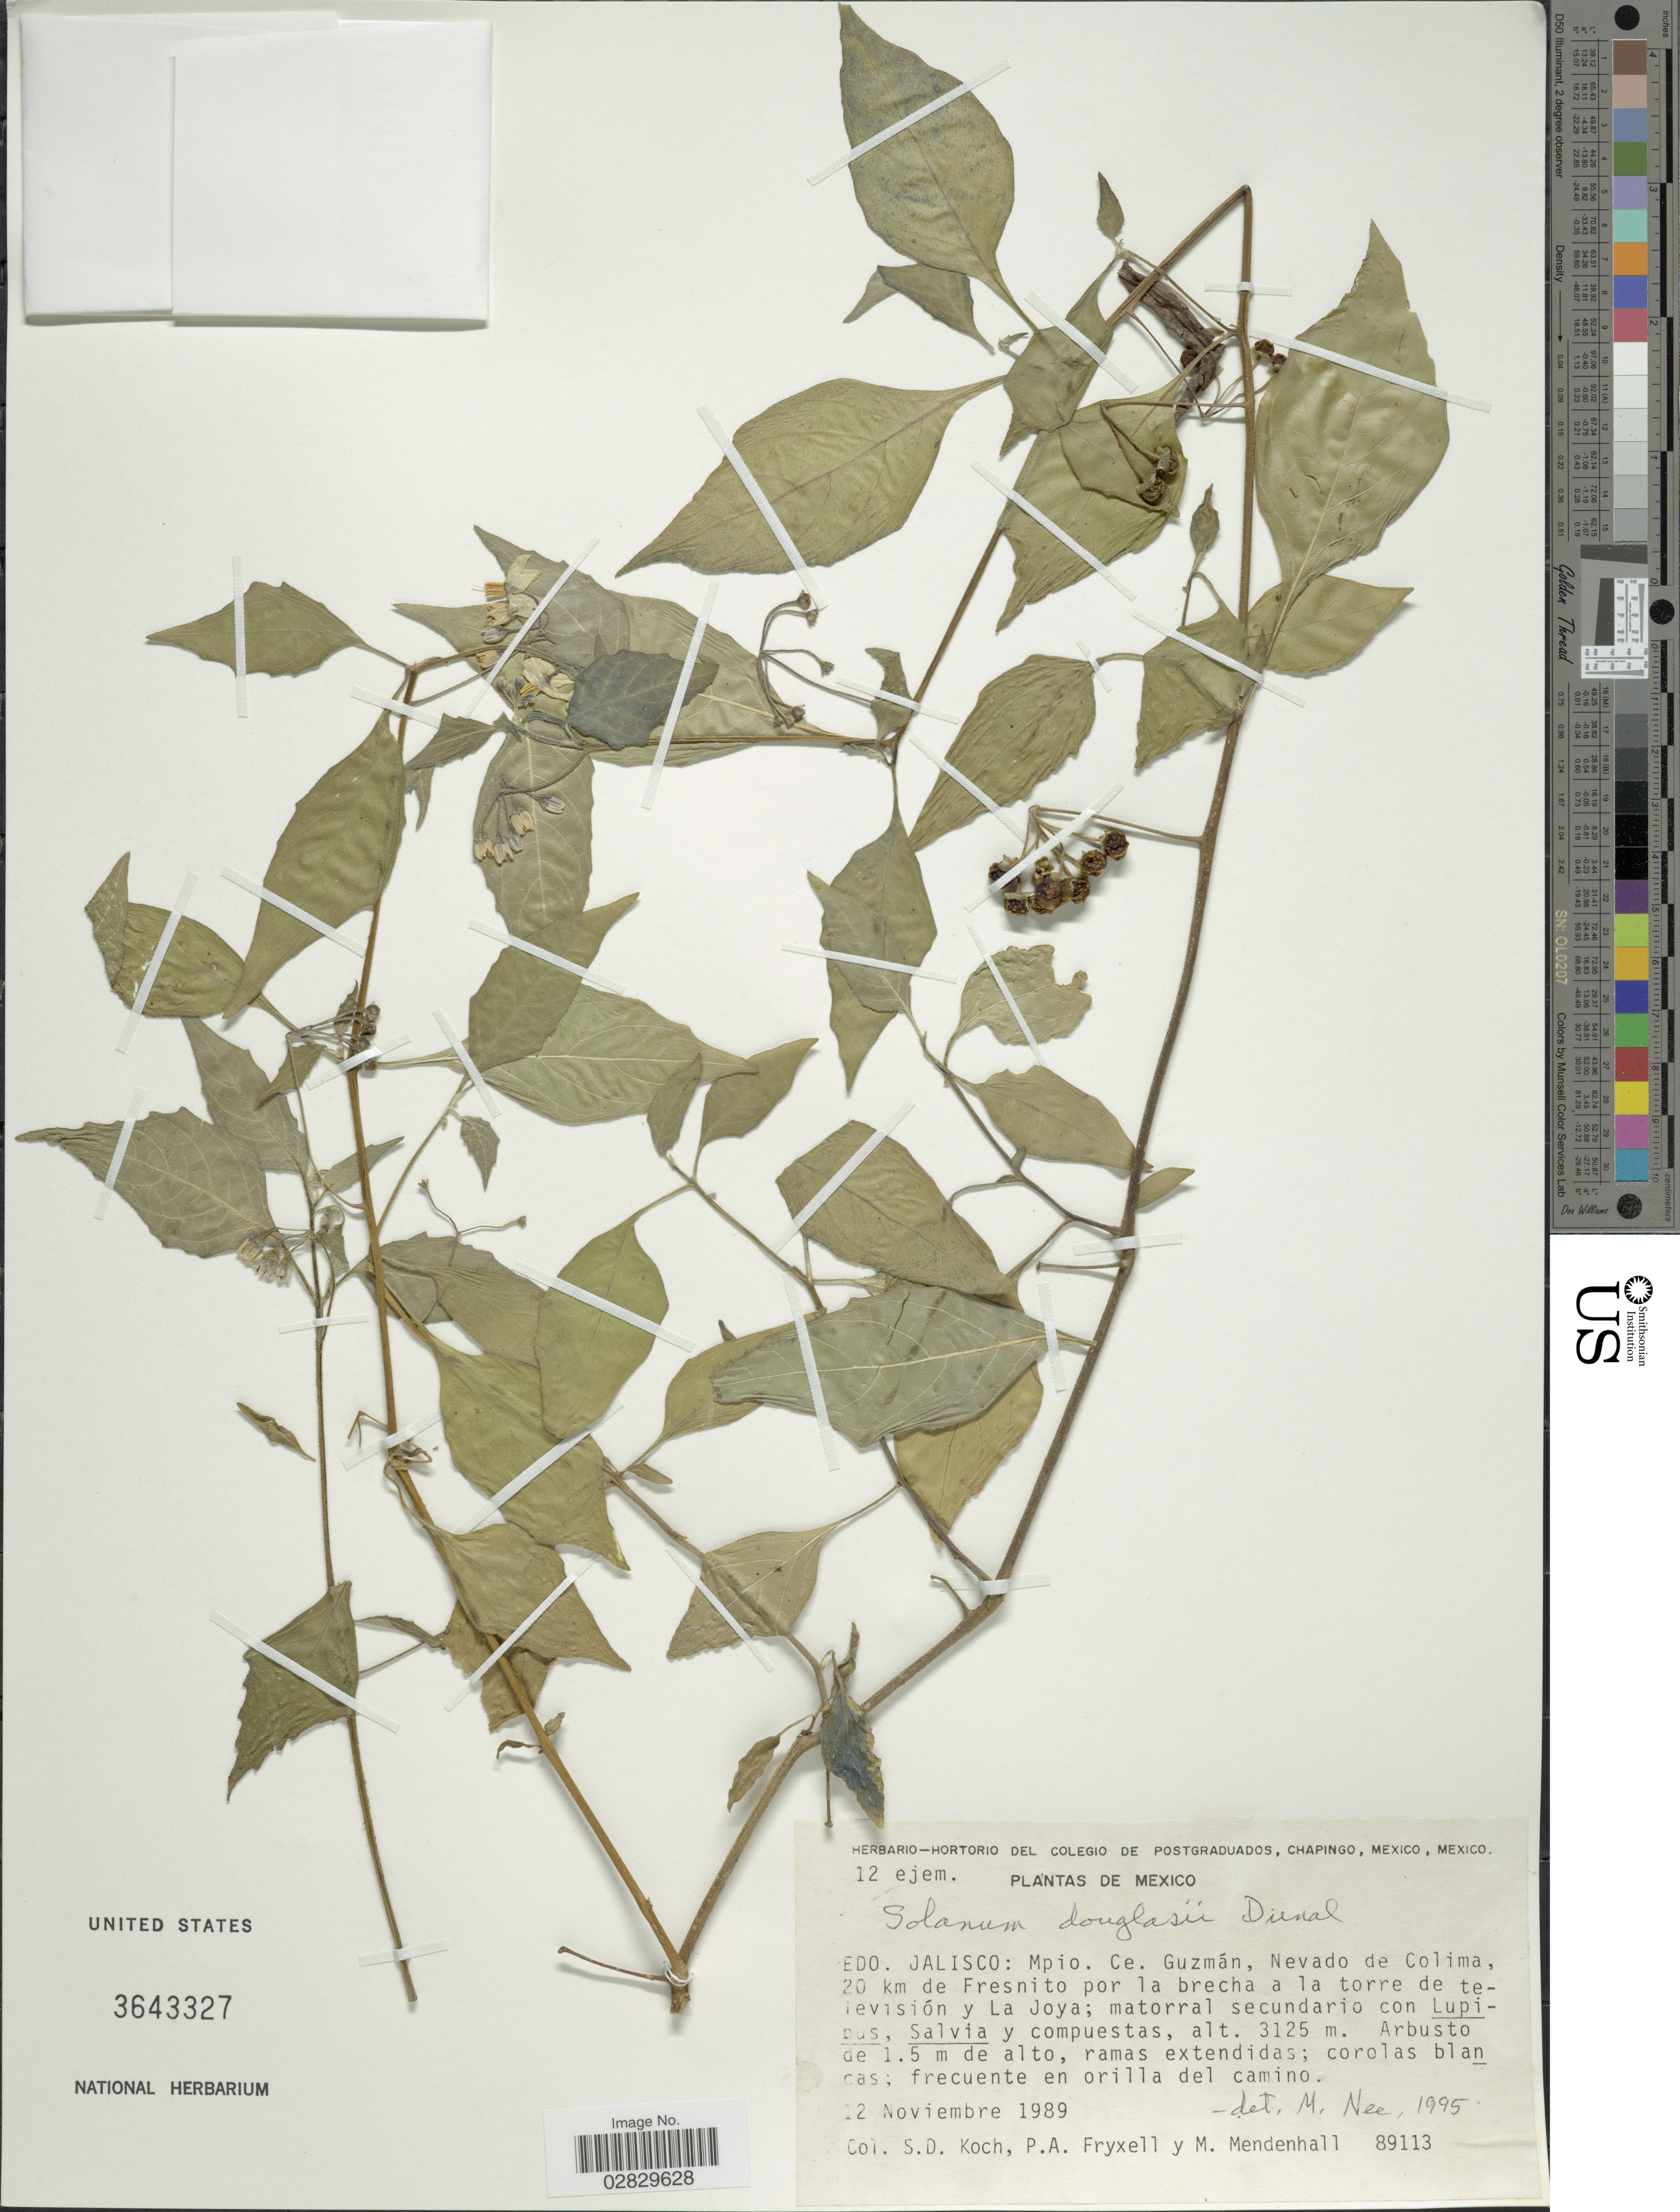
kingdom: Plantae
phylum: Tracheophyta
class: Magnoliopsida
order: Solanales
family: Solanaceae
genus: Solanum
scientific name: Solanum douglasii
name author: Dunal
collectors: S. D. Koch, P. A. Fryxell & M. Mendenhall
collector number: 89113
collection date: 1989-11-12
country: Mexico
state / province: Jalisco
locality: Mpio. Ce. Guzmán, Nevado de Colima, 20 km de Fresnito por la brecha a la torre de televisión y La Joya.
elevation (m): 3125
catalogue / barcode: US 3643327